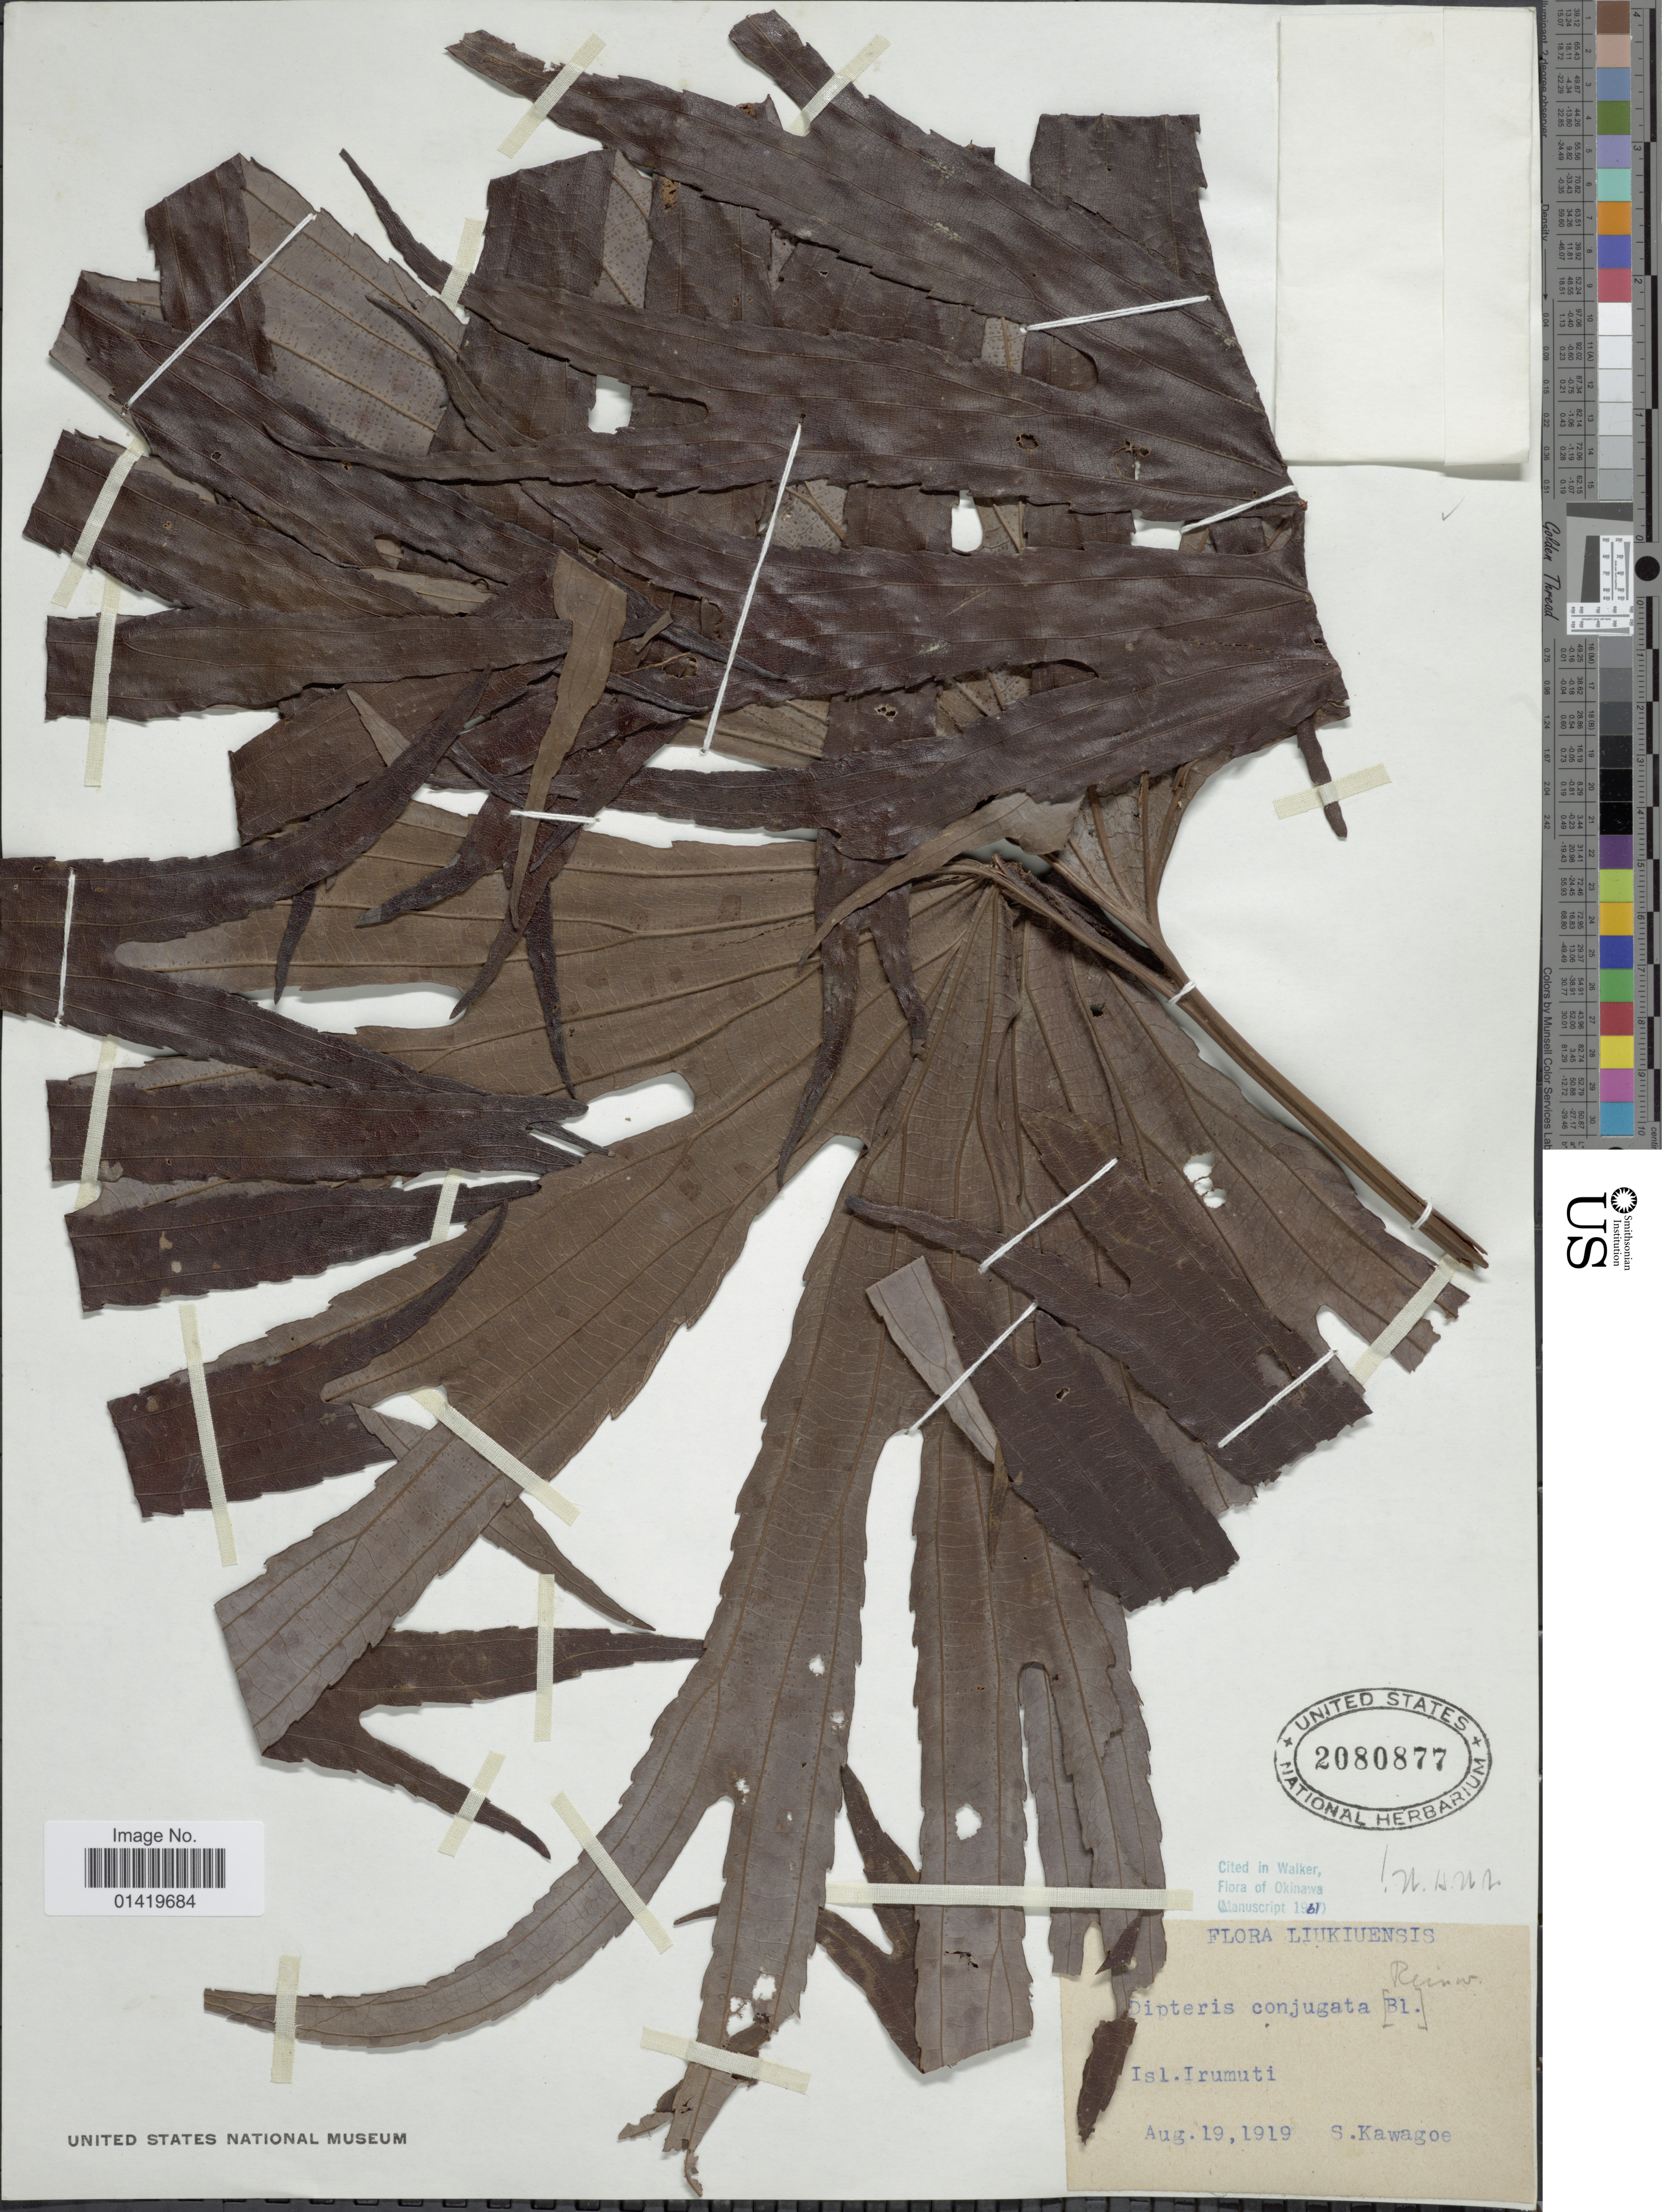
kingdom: Plantae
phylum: Tracheophyta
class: Polypodiopsida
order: Gleicheniales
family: Dipteridaceae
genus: Dipteris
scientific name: Dipteris conjugata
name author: Reinw.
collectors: S. Kawagoe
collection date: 1919-08-19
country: Japan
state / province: Okinawa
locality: Liukiuensis Isl. Irumuti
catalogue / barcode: US 2080877